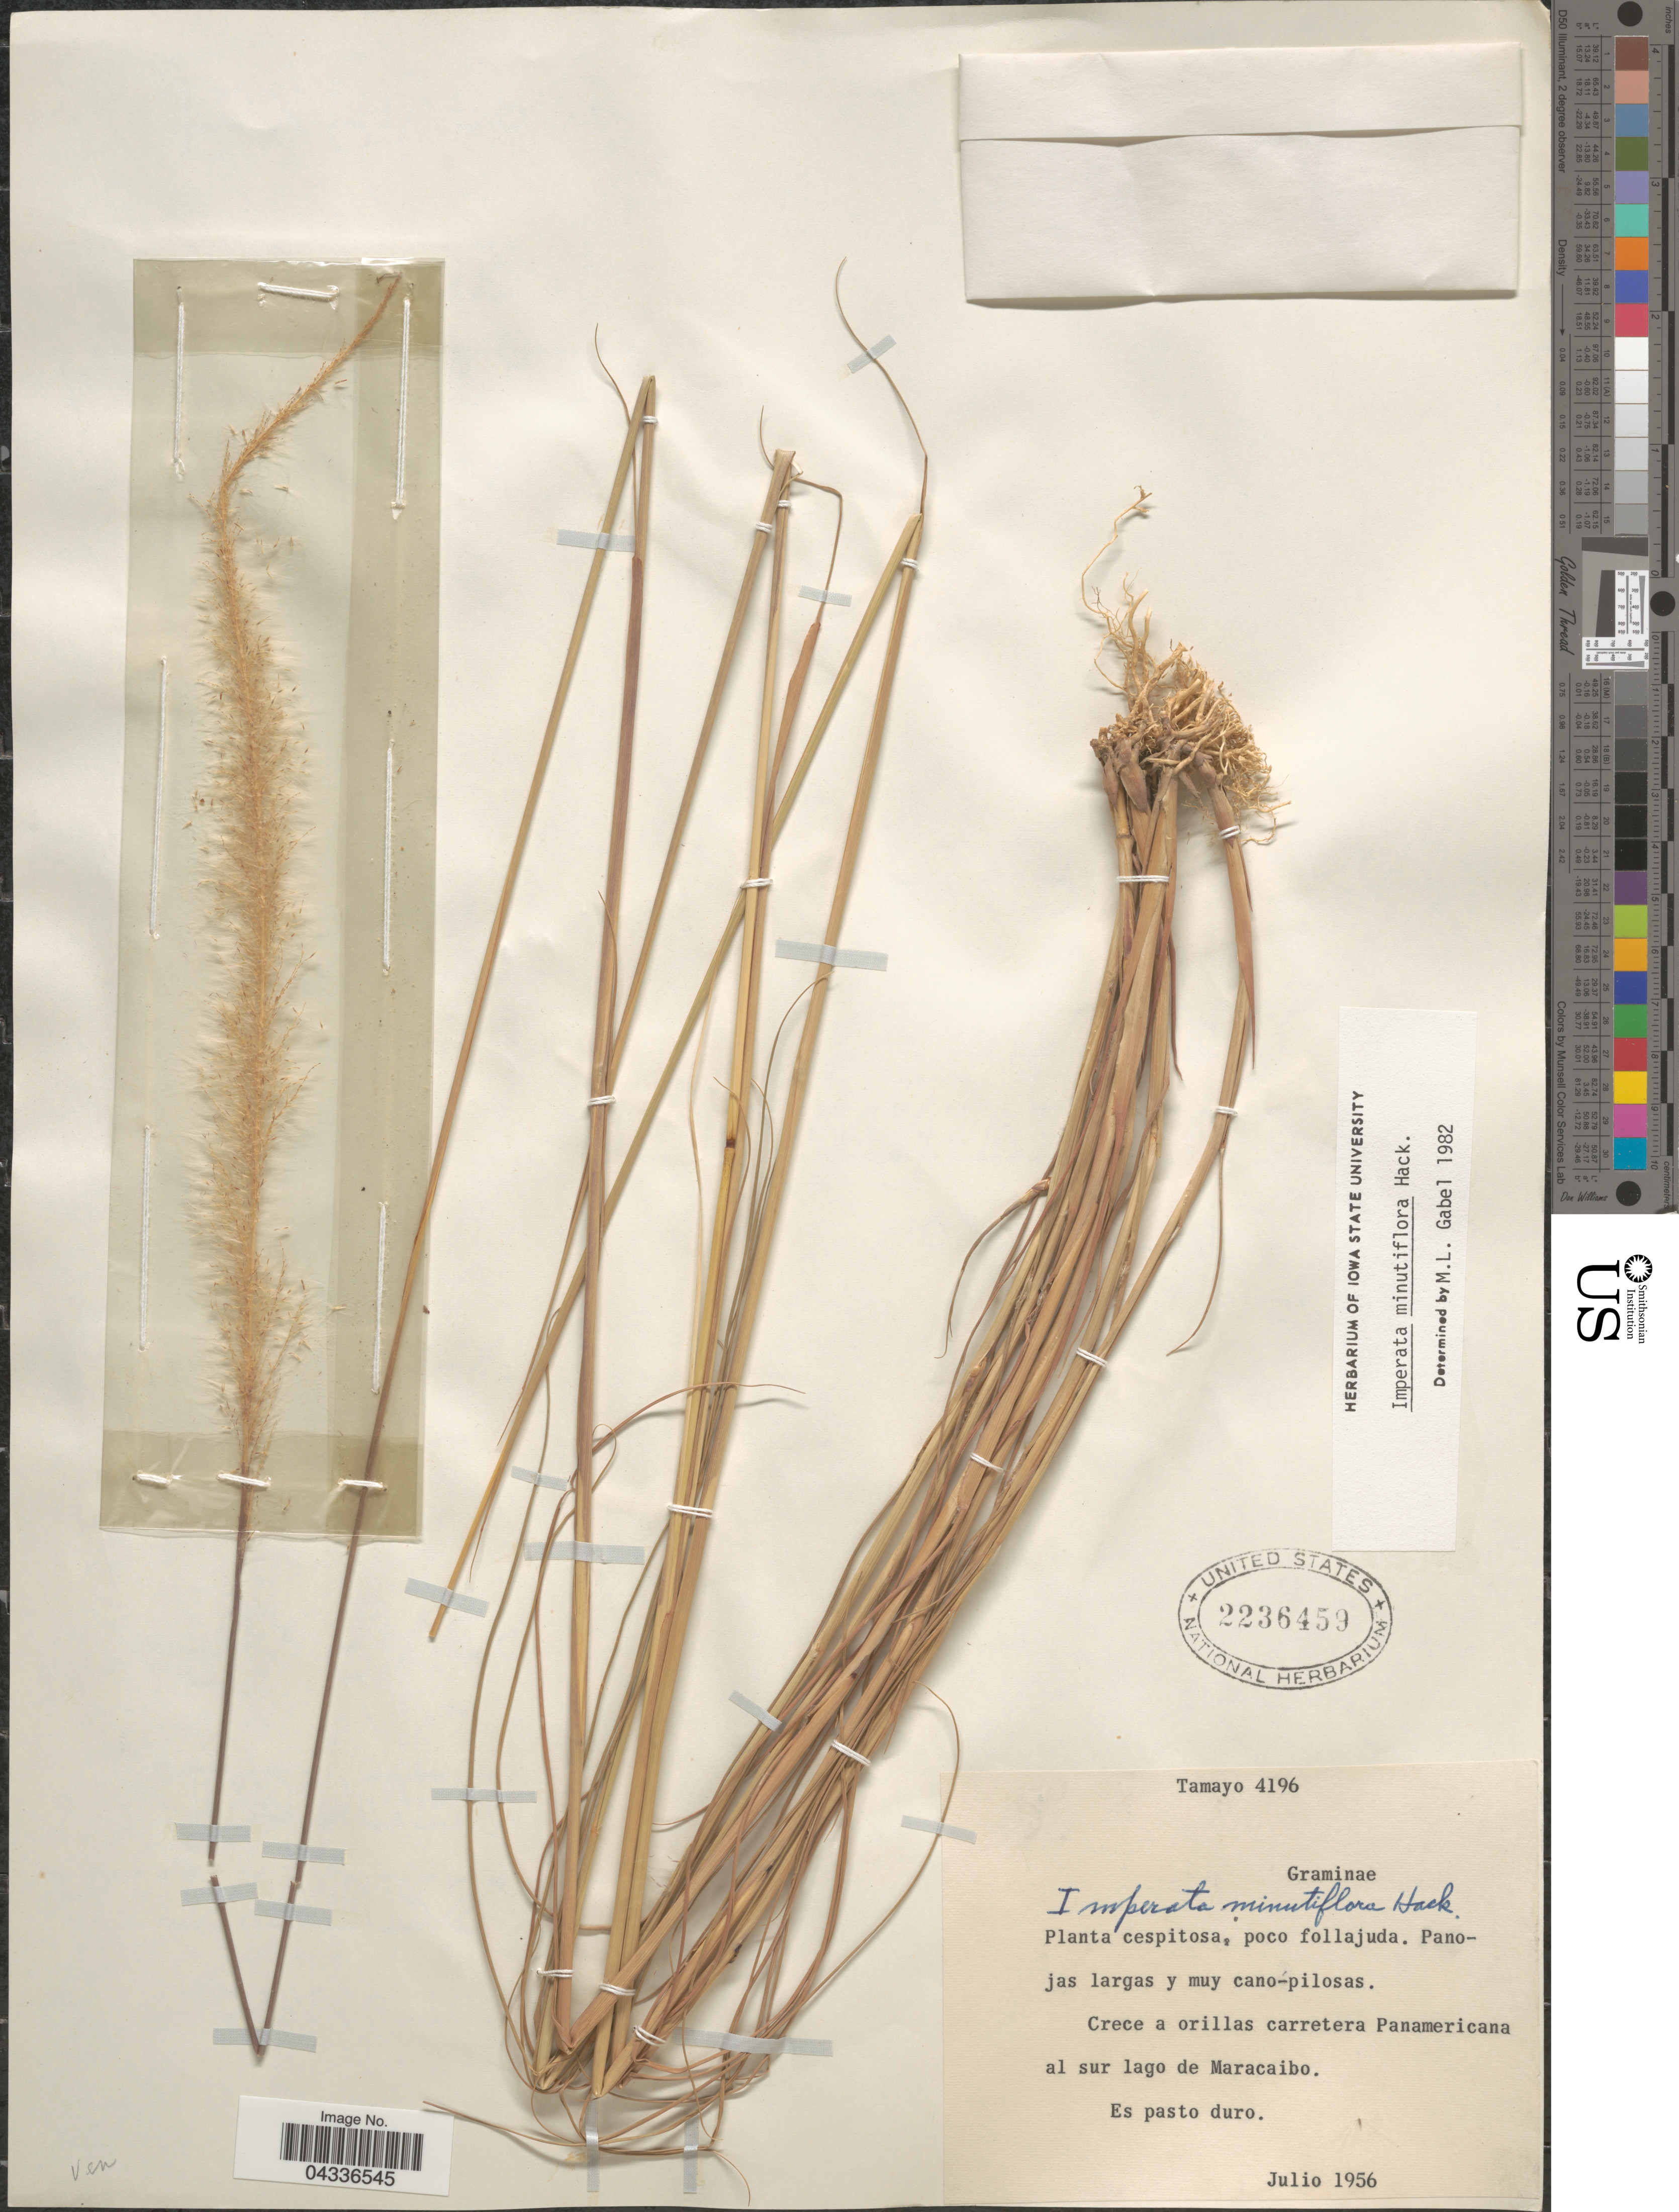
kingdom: Plantae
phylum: Tracheophyta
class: Liliopsida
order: Poales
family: Poaceae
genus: Imperata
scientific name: Imperata minutiflora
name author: Hack.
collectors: -. Tamayo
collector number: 4196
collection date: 1956-07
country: Venezuela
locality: Crece a orillas carretera Panamericana al sur lago de Maracaibo. Es pasto duro.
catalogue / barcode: US 2236459